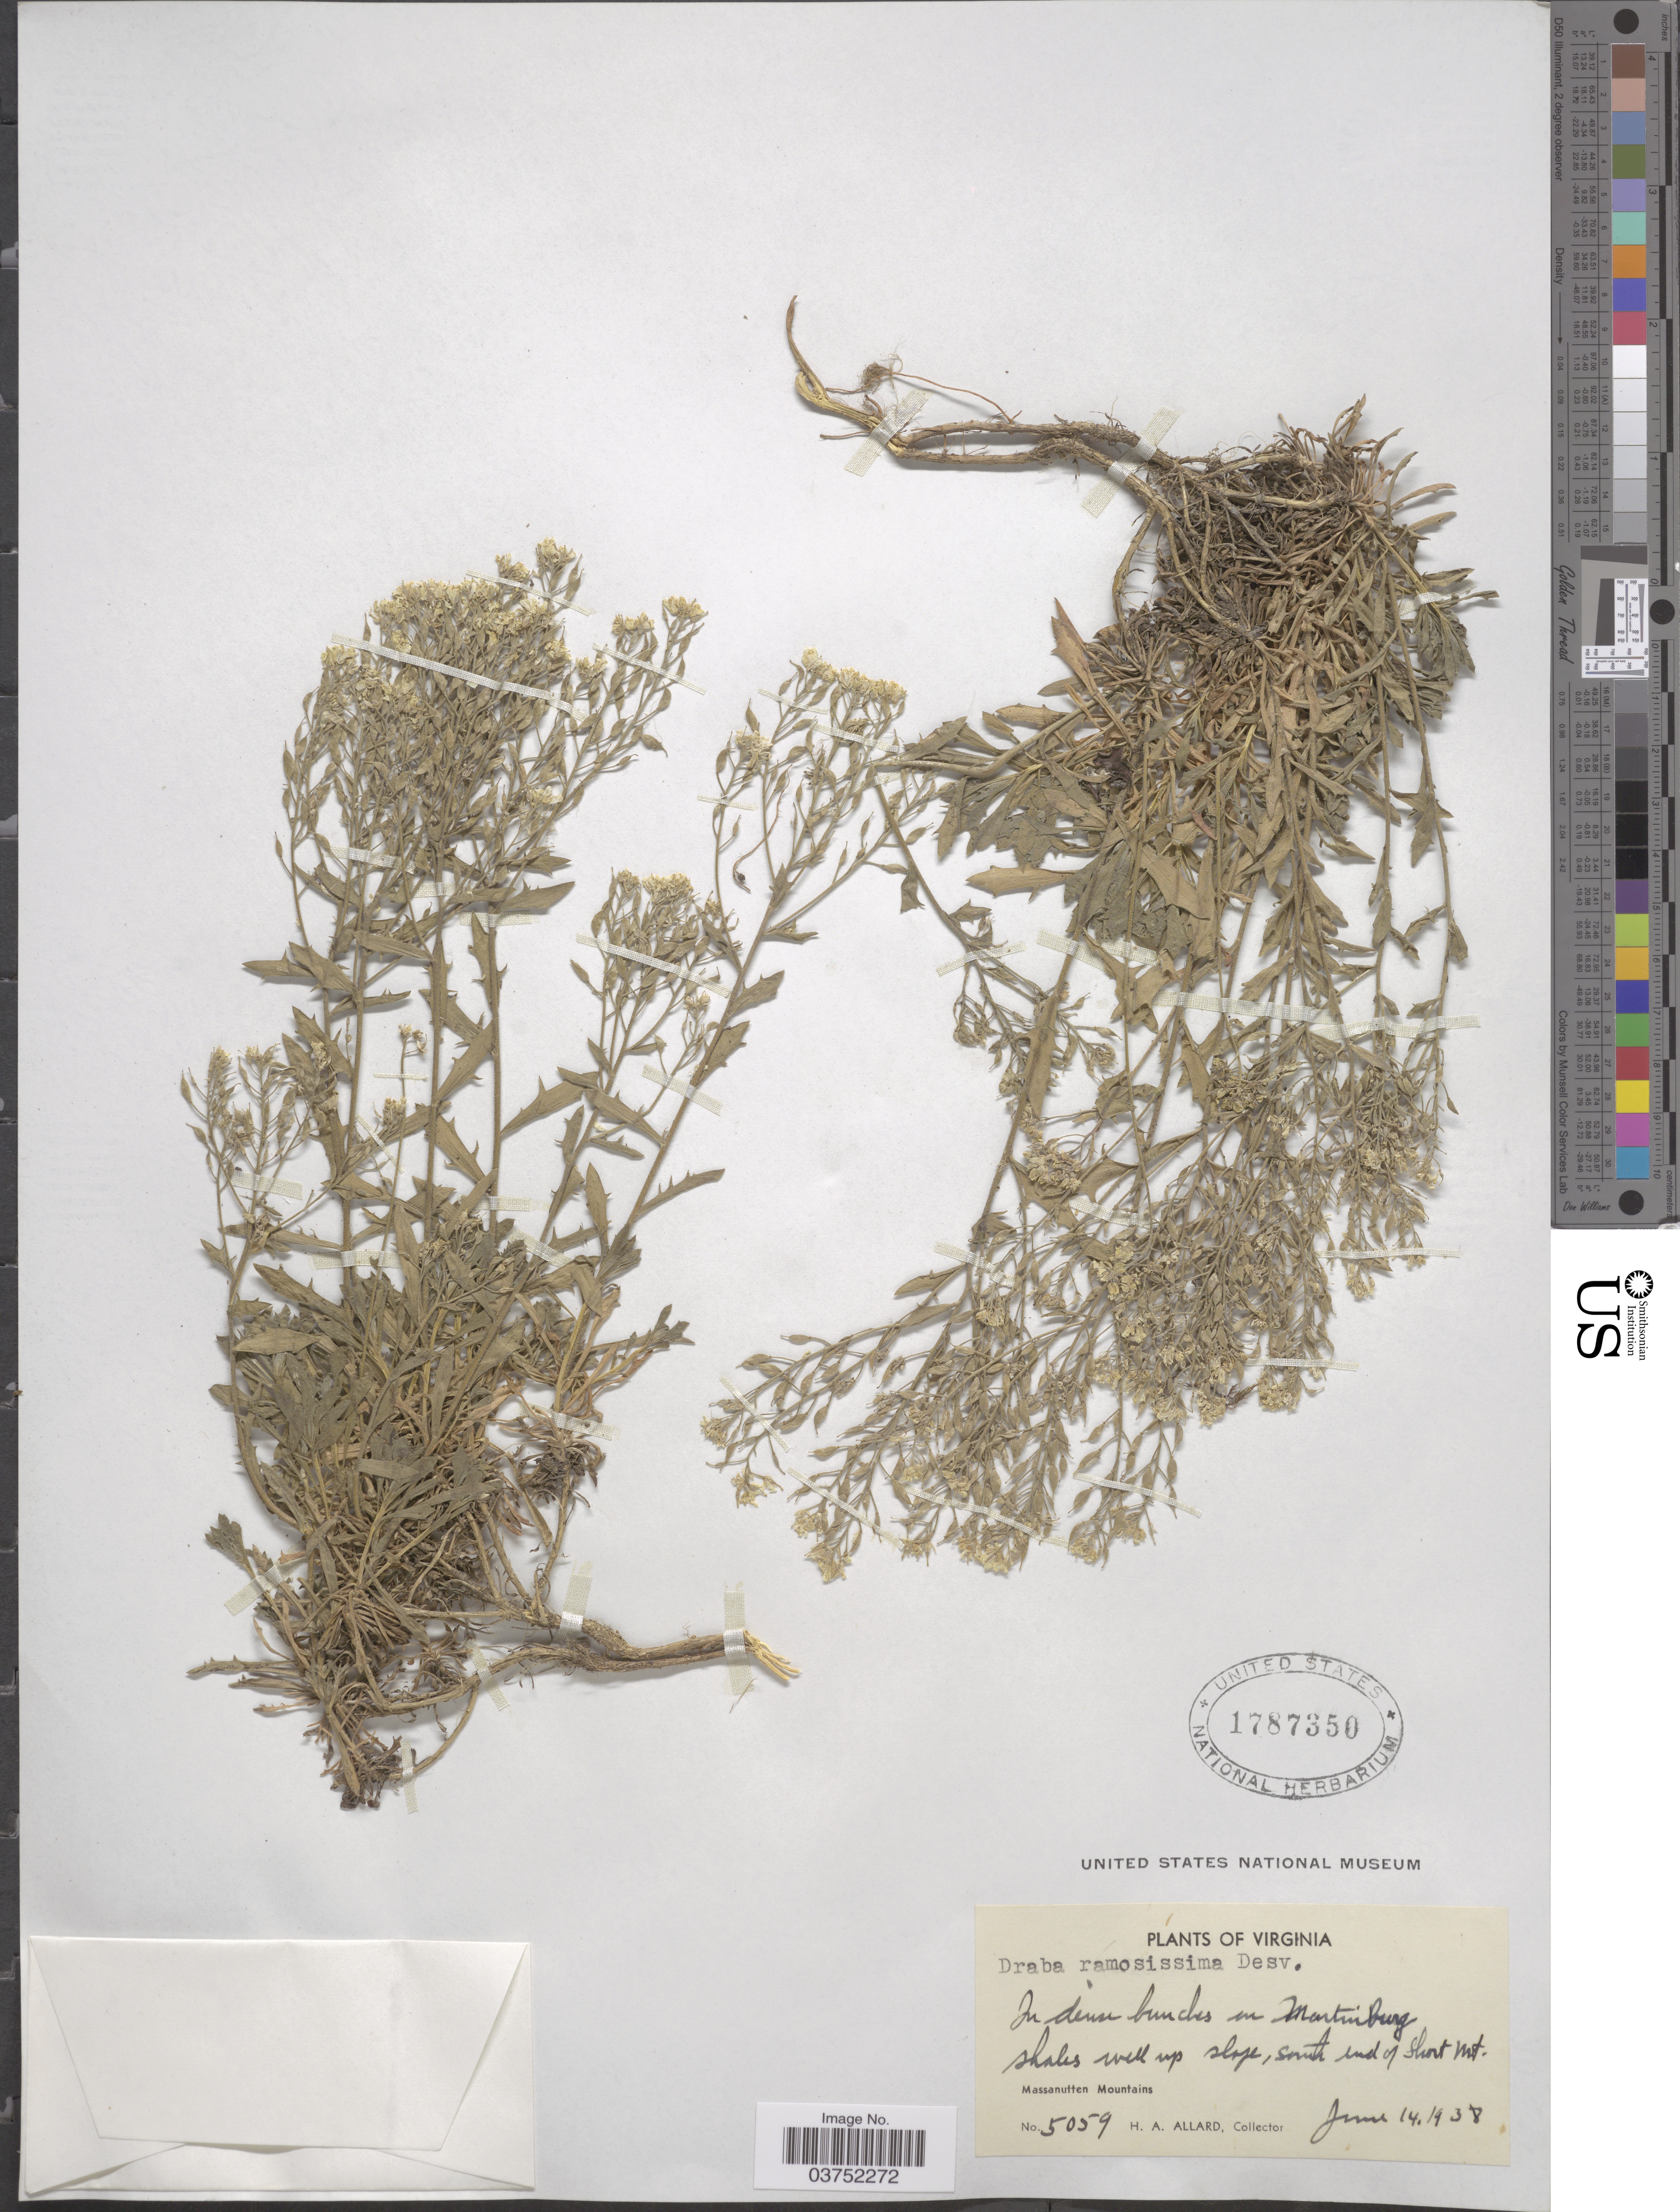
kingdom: Plantae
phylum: Tracheophyta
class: Magnoliopsida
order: Brassicales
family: Brassicaceae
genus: Draba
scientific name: Draba ramosissima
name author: Desv.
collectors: H. A. Allard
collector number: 5059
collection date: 1938-06-14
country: United States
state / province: Virginia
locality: In dense bunches in Martinburg shales well up slope, south end of Short Mt. Massanutten Mountains.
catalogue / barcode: US 1787350